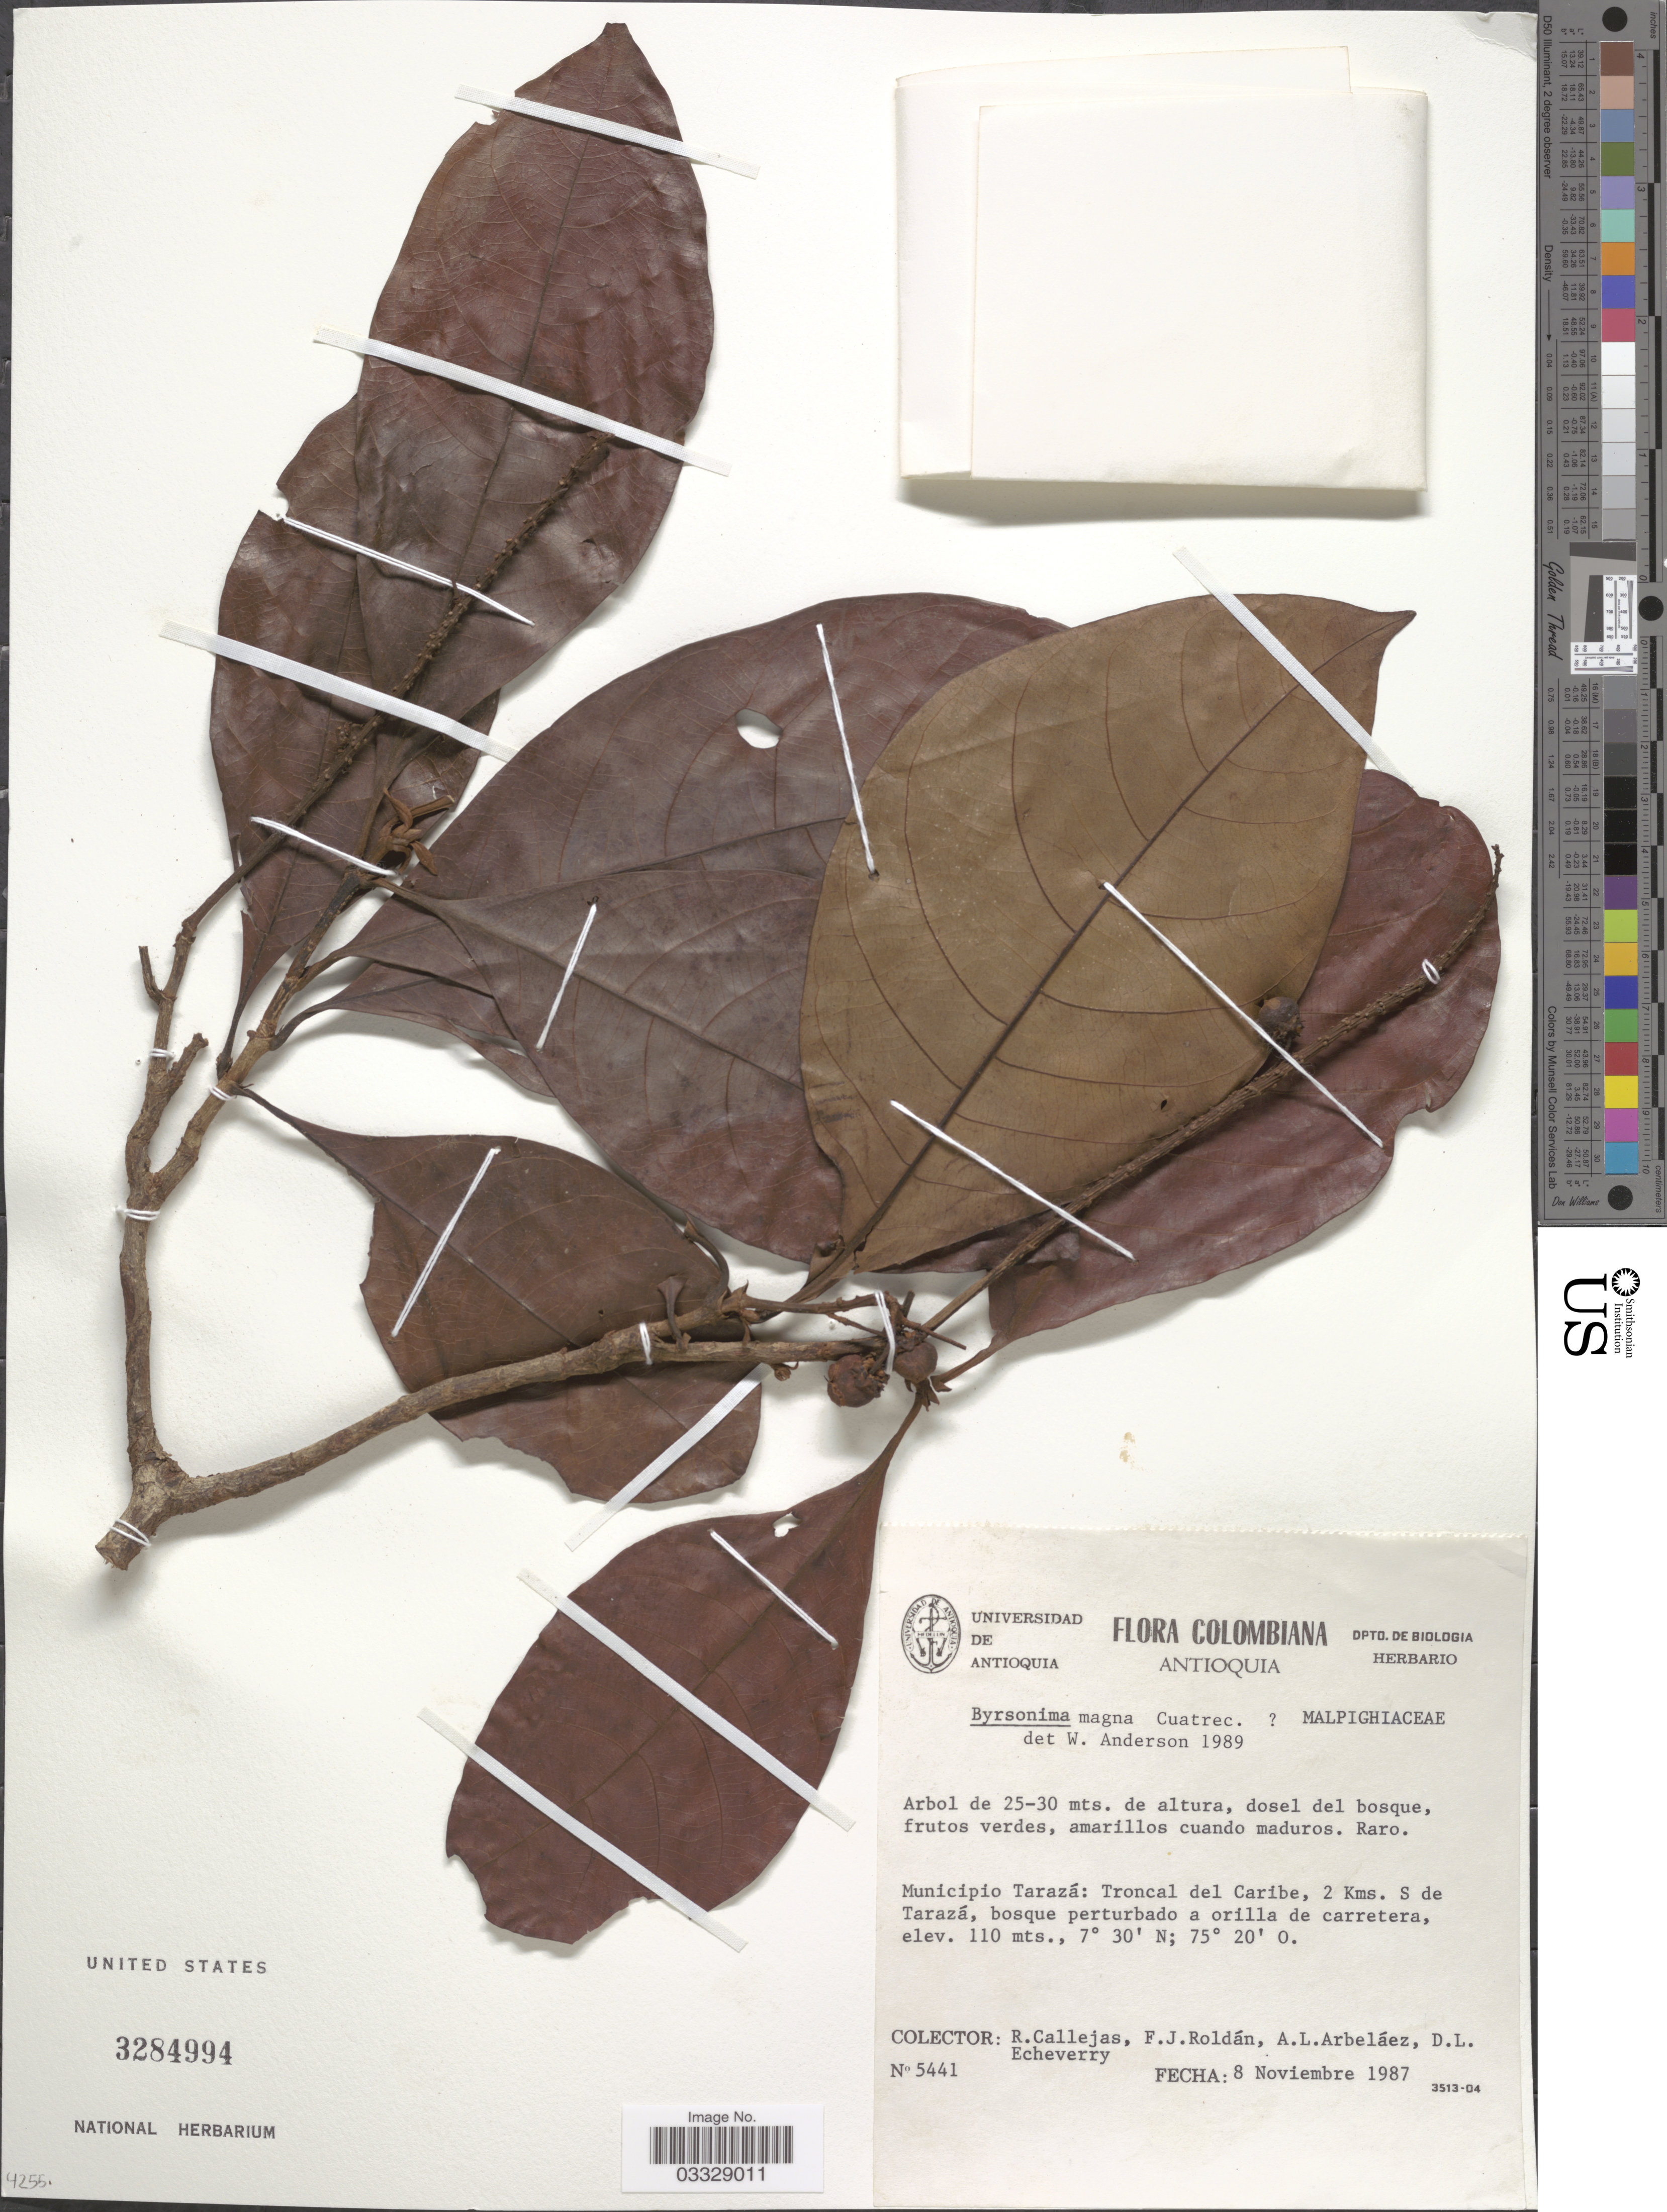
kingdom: Plantae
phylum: Tracheophyta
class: Magnoliopsida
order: Malpighiales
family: Malpighiaceae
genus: Byrsonima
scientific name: Byrsonima magna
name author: Cuatrec.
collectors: R. Callejas, F. J. Roldán, A. Arbeláez Alvarez & D. Echeverry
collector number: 5441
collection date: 1987-11-08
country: Colombia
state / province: Antioquia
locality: Municipio Tarazá: Troncal del Caribe, 2 Kms. S de Tarazá, bosque perturbado a orilla de carretera.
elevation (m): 110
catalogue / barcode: US 3284994